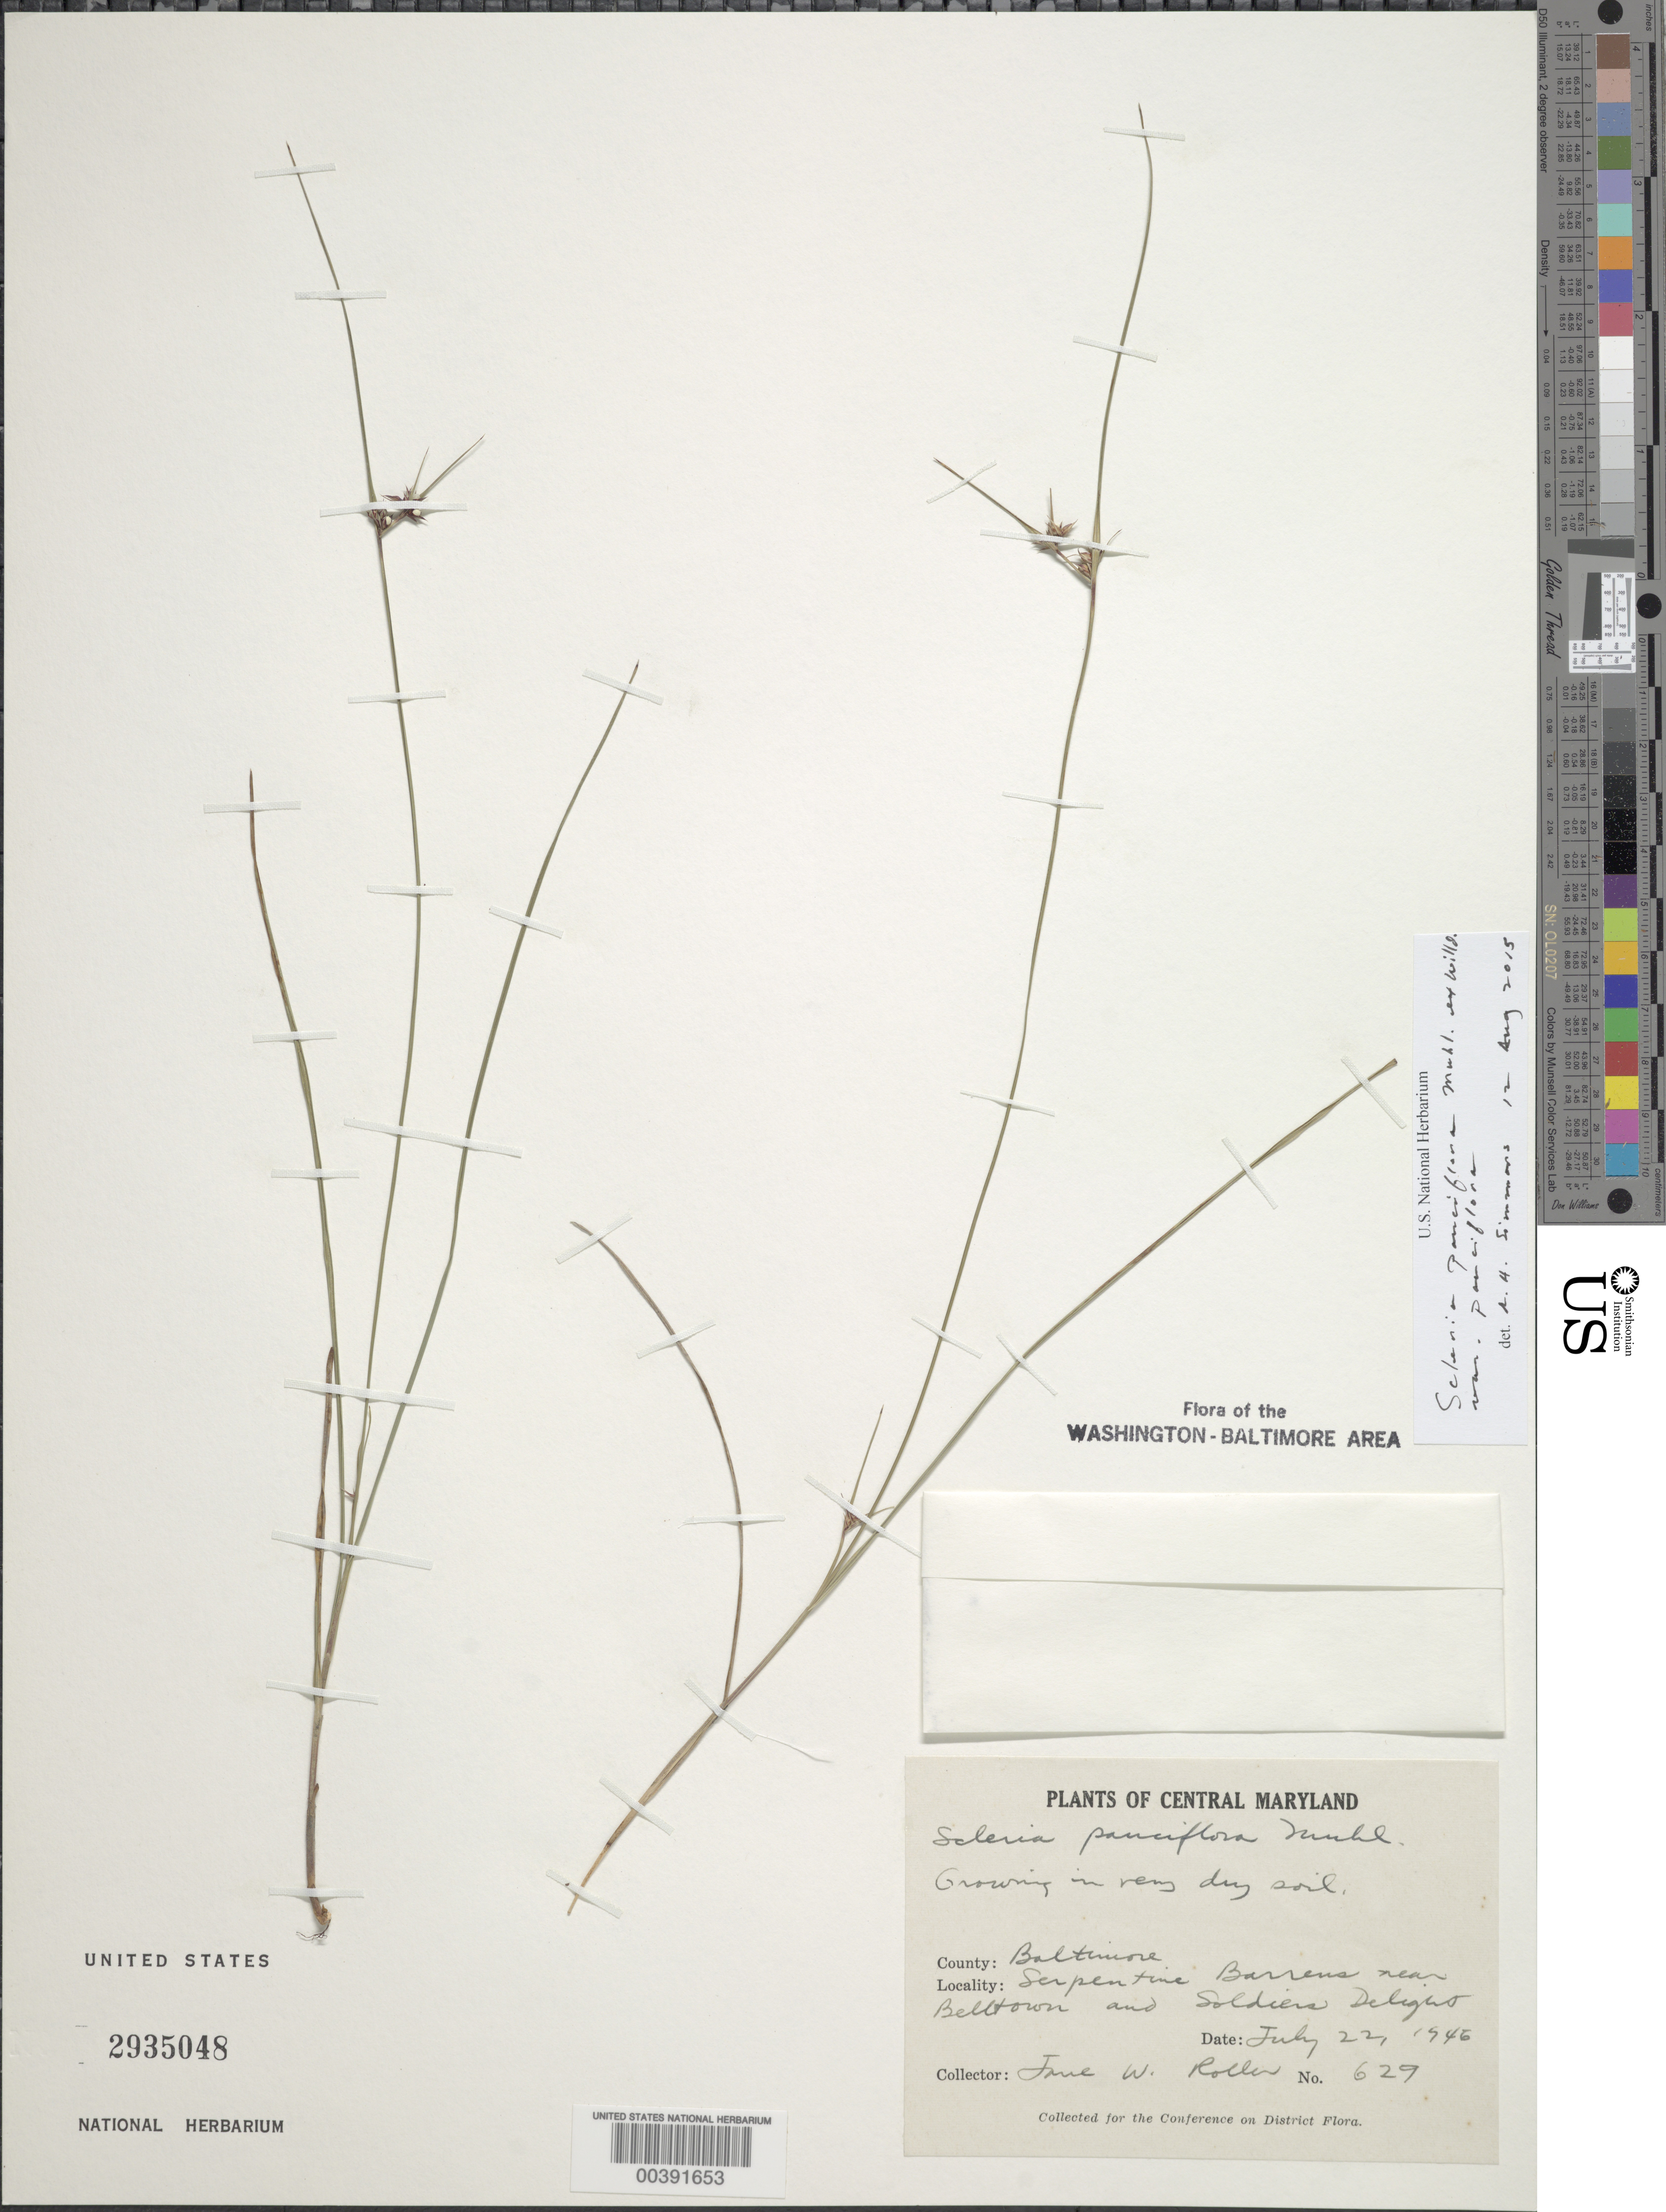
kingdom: Plantae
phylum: Tracheophyta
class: Liliopsida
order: Poales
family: Cyperaceae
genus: Scleria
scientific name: Scleria pauciflora var. pauciflora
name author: Muhl. ex Willd.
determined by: Simmons, R. H., (UNITED STATES)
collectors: J. W. Roller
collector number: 629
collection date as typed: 22 Jul 1946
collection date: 1946-07-22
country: United States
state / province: Maryland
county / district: Baltimore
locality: Serpentine barrens, near Belltown and Soldiers Delight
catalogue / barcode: US 2935048